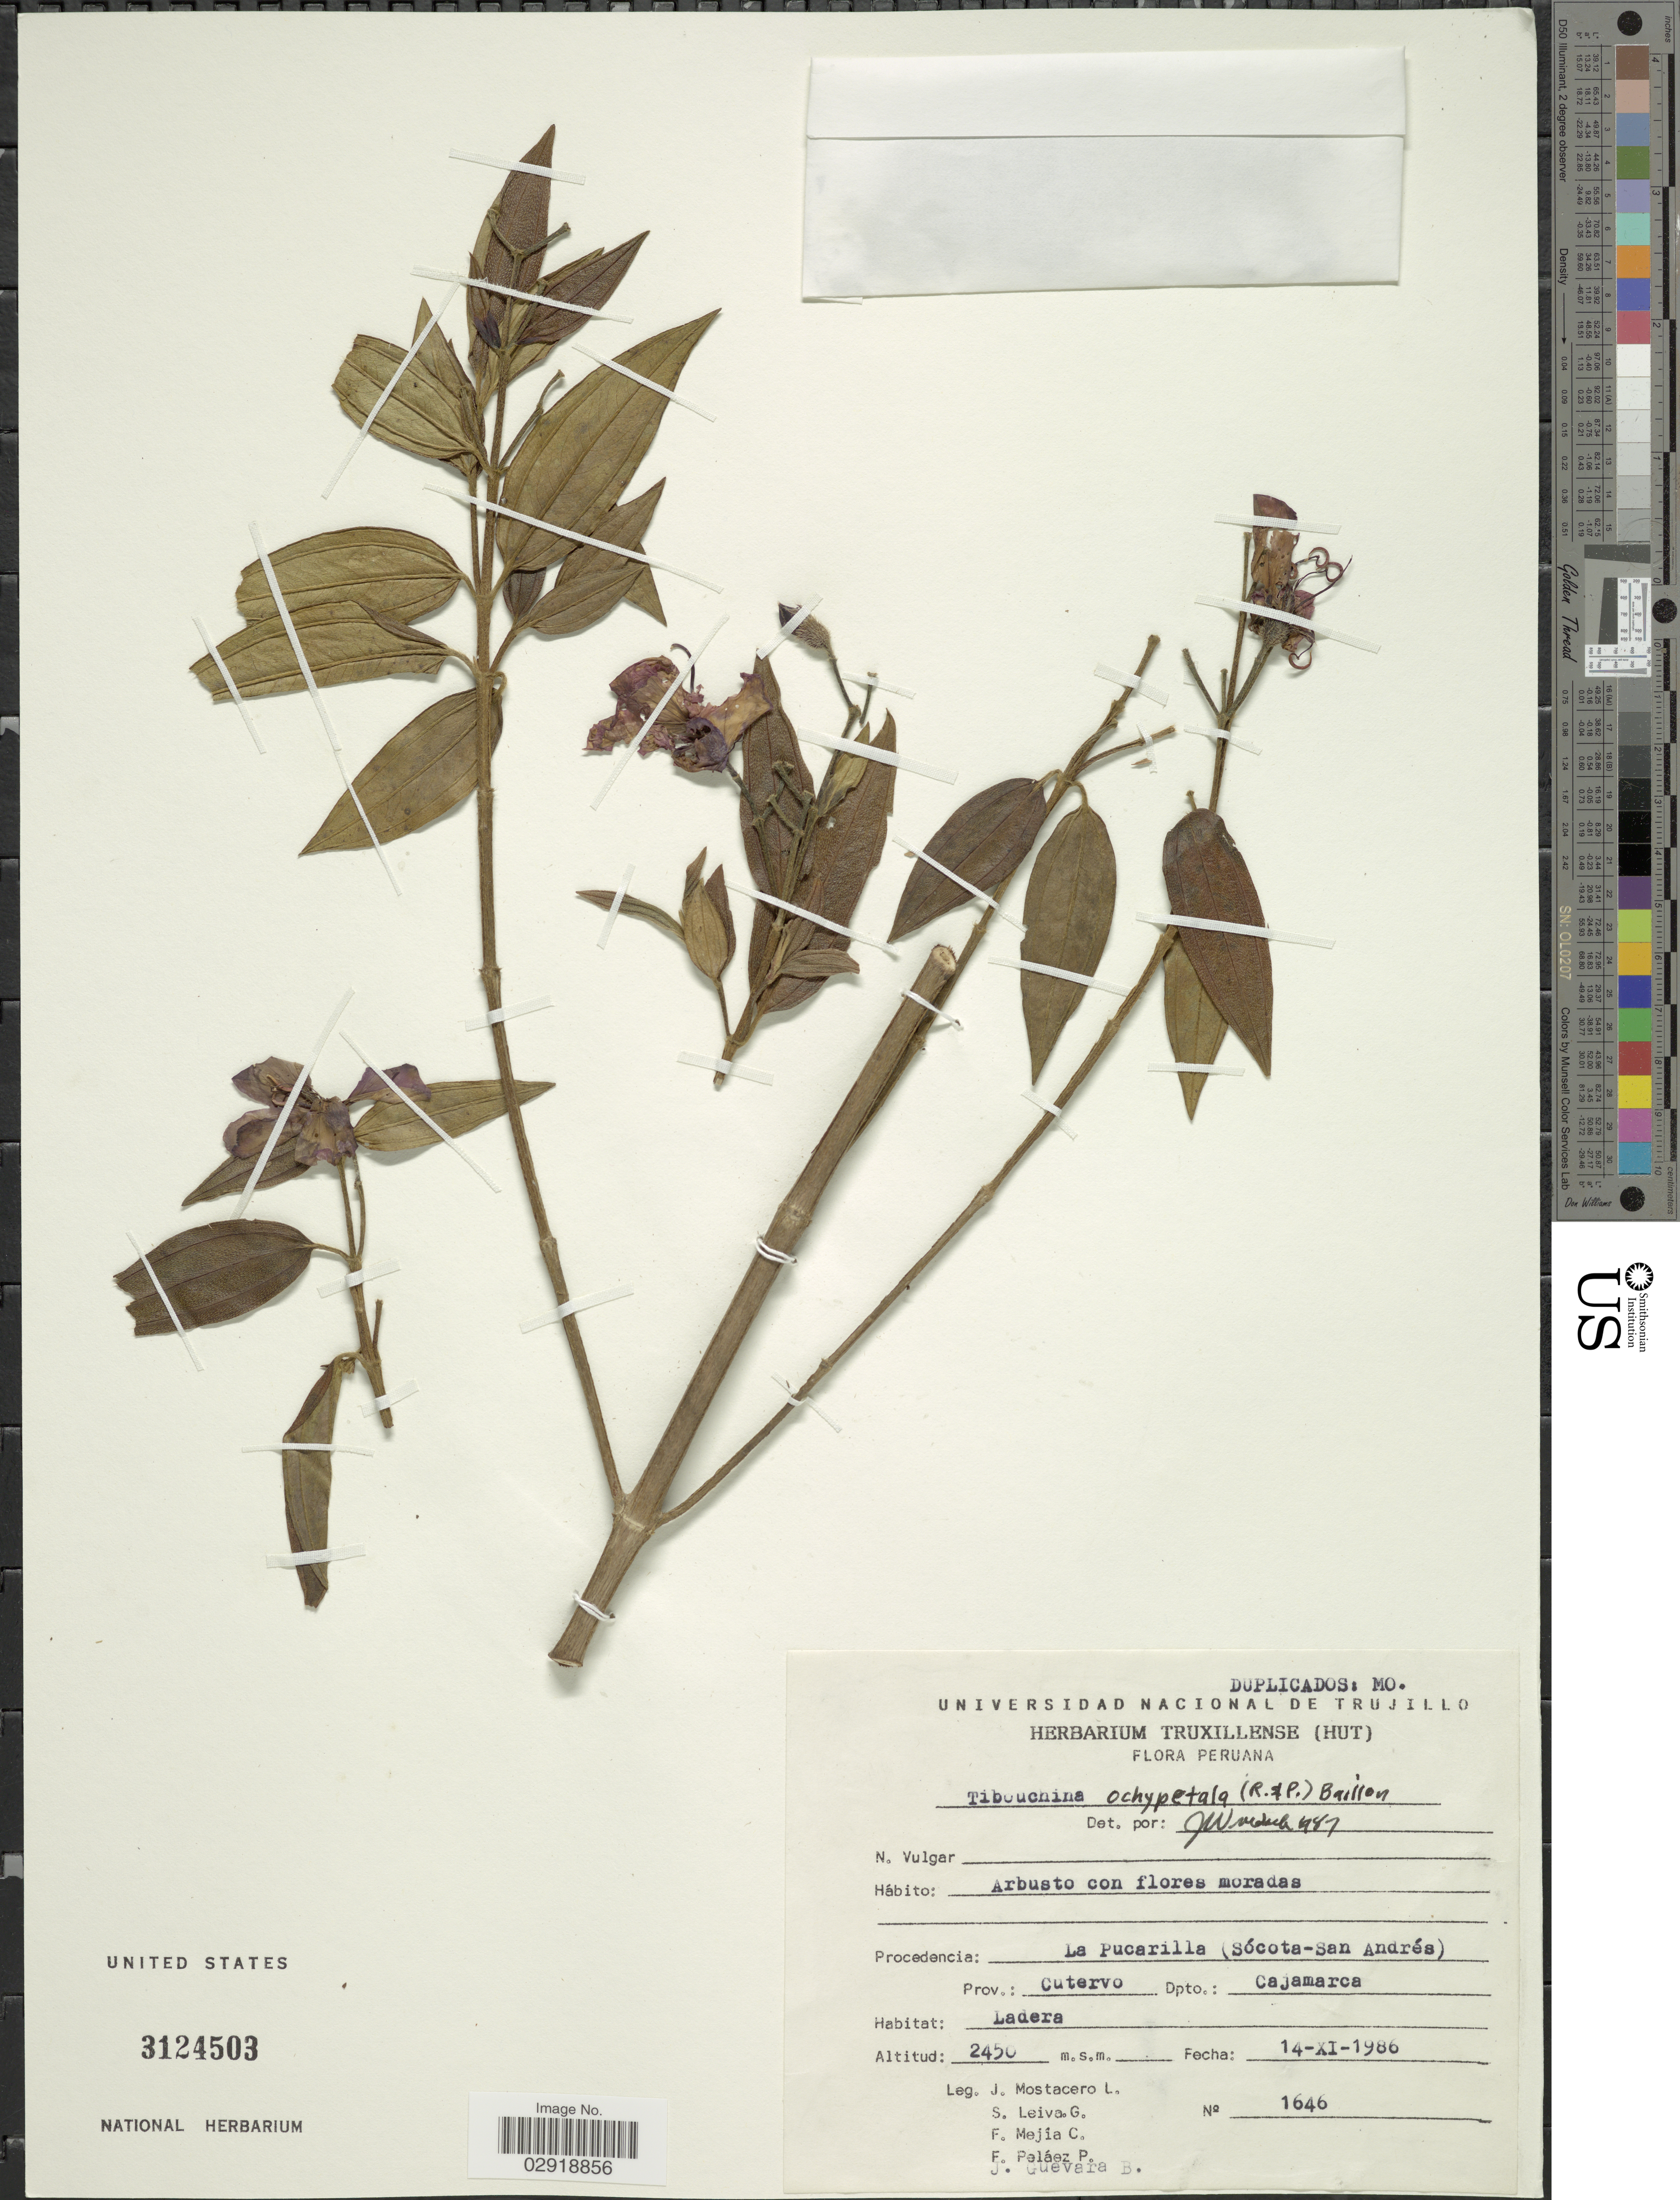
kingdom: Plantae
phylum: Tracheophyta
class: Magnoliopsida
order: Myrtales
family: Melastomataceae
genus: Pleroma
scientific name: Pleroma ochypetalum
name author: (Ruiz & Pav.) D. Don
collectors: J. Mostacero L., S. Leiva G., F. Mejia C., F. Pelaez P. & J. Guevara B.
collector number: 1646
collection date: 1986-11-14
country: Peru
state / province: Cajamarca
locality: La Pucarilla (Sócota-San Andrés). Prov.: Cutervo, Dpto.: Cajamarca.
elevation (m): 2450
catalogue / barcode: US 3124503